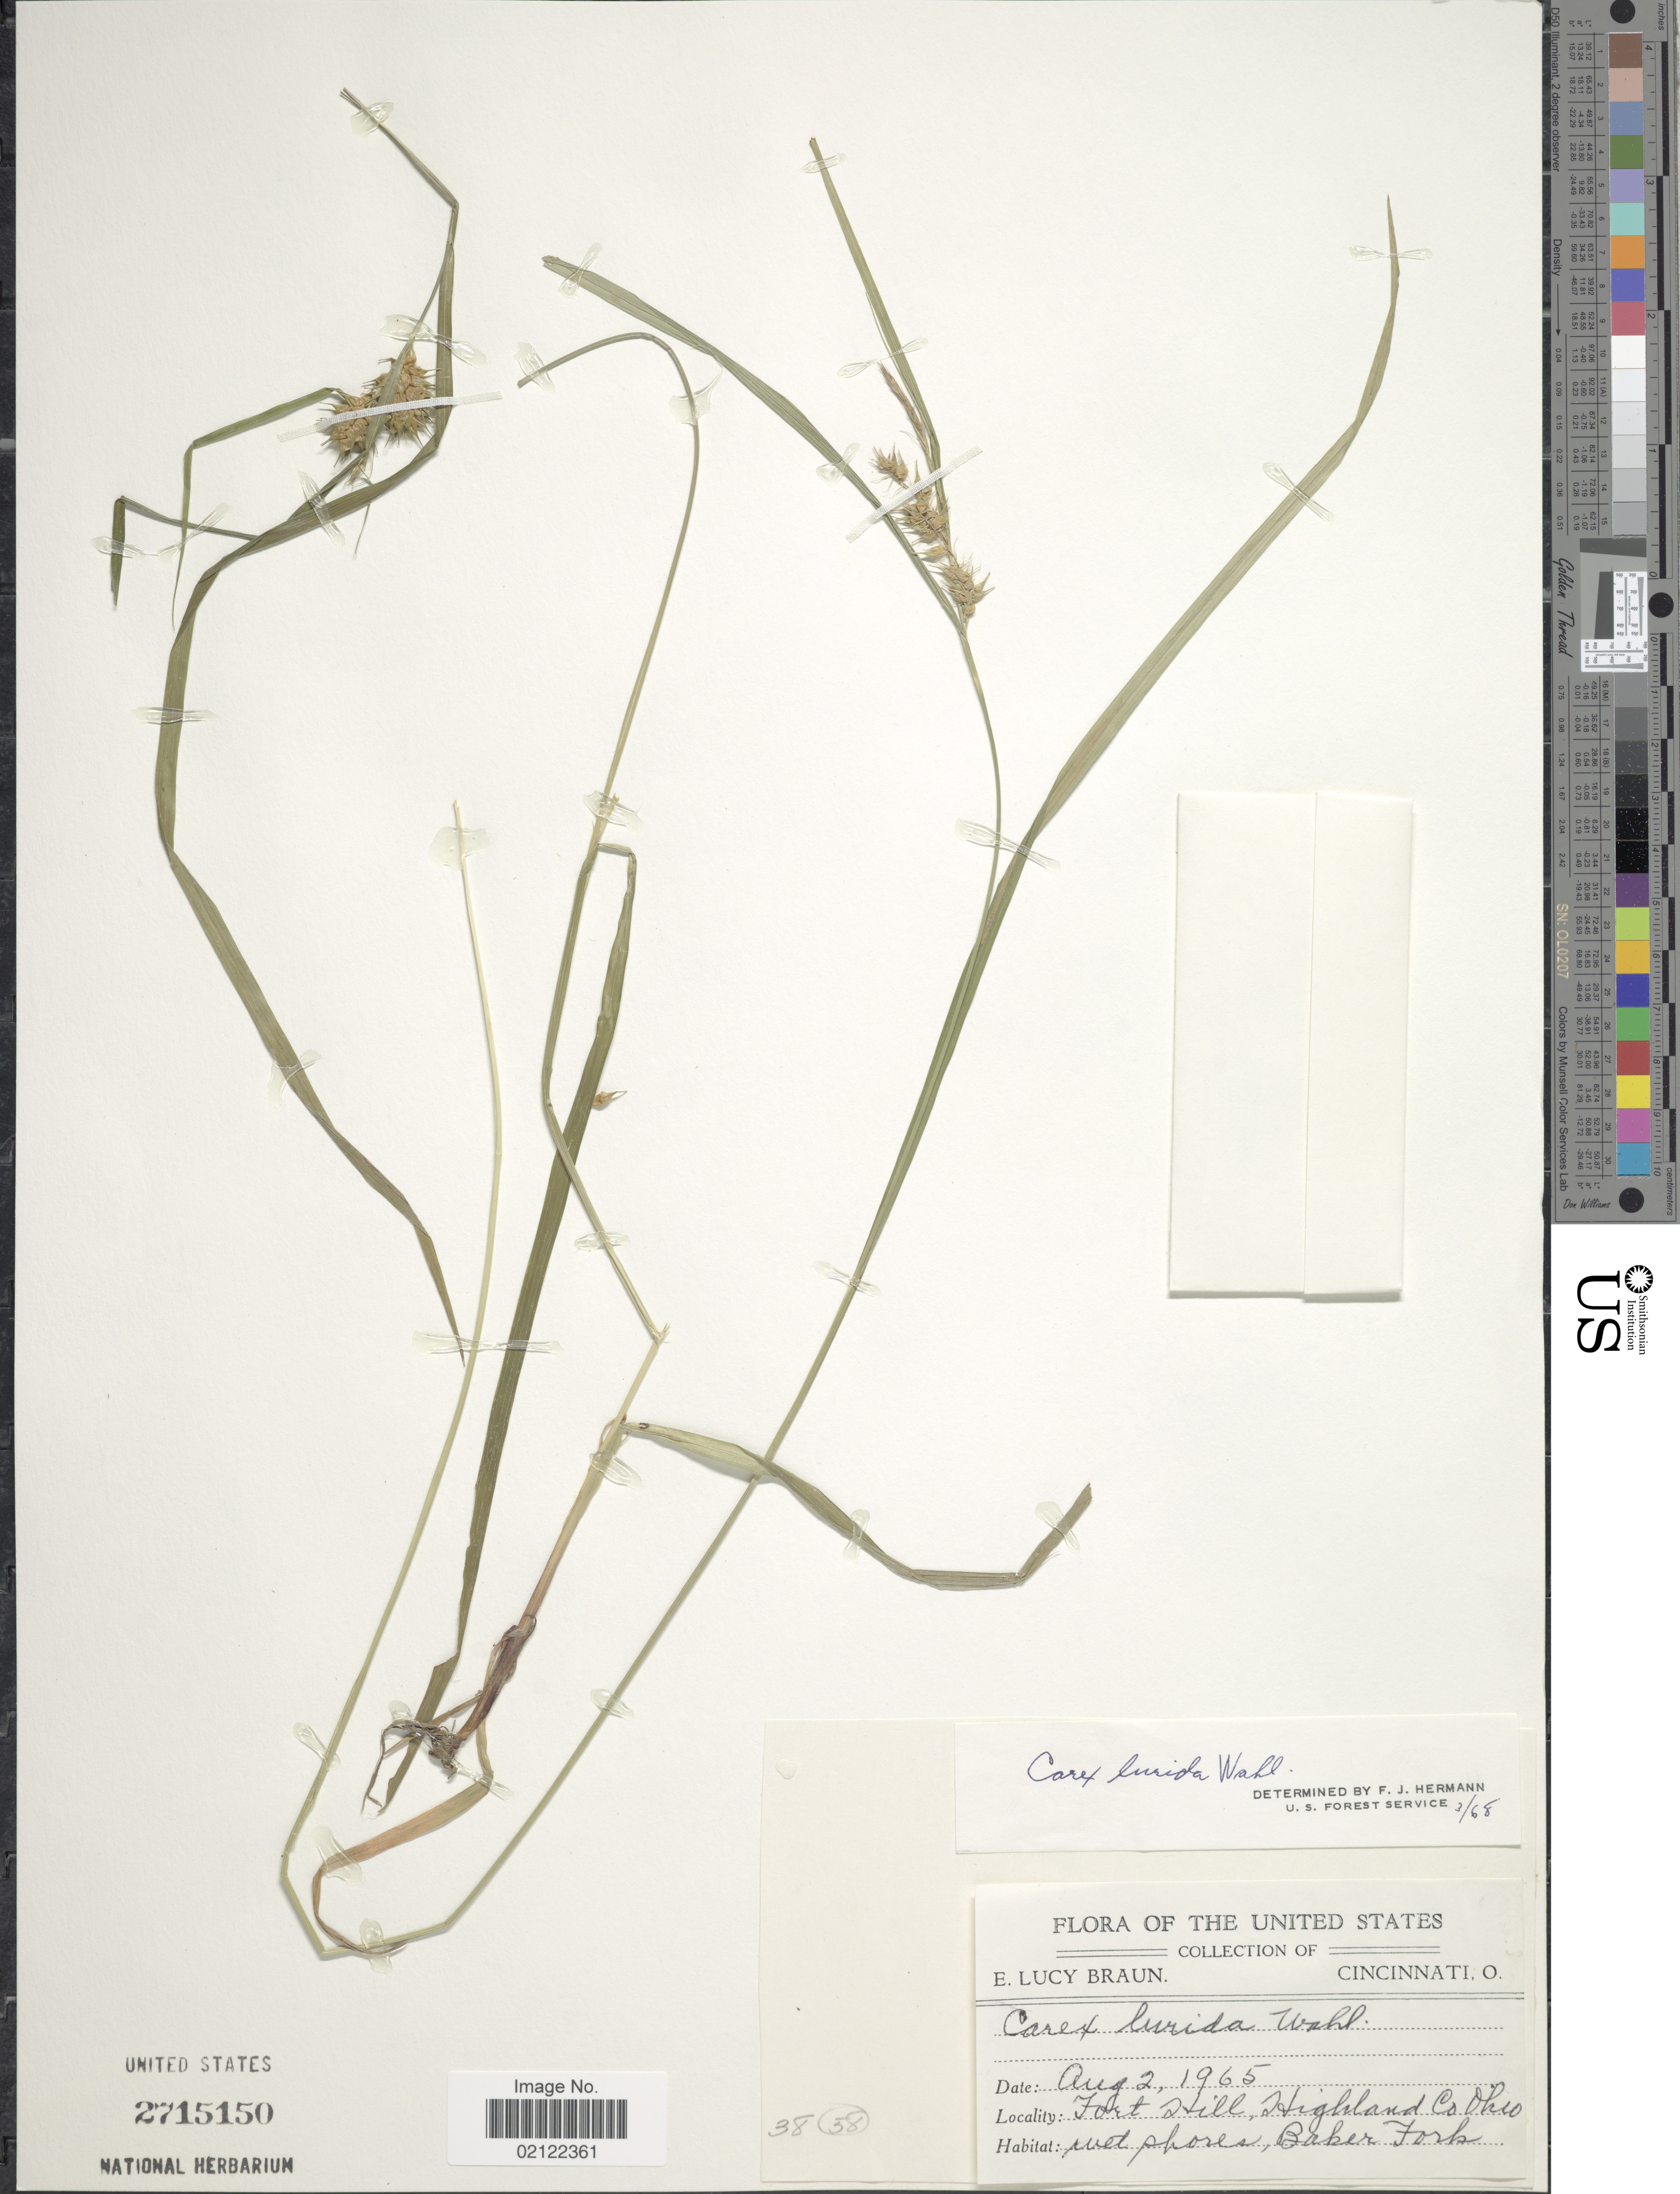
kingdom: Plantae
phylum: Tracheophyta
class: Liliopsida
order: Poales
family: Cyperaceae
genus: Carex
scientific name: Carex lurida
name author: Wahlenb.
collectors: E. L. Braun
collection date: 1965-08-02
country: United States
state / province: Ohio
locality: Fort Hill, Highland Co. Ohio. Wet shores, Baker Fork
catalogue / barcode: US 2715150